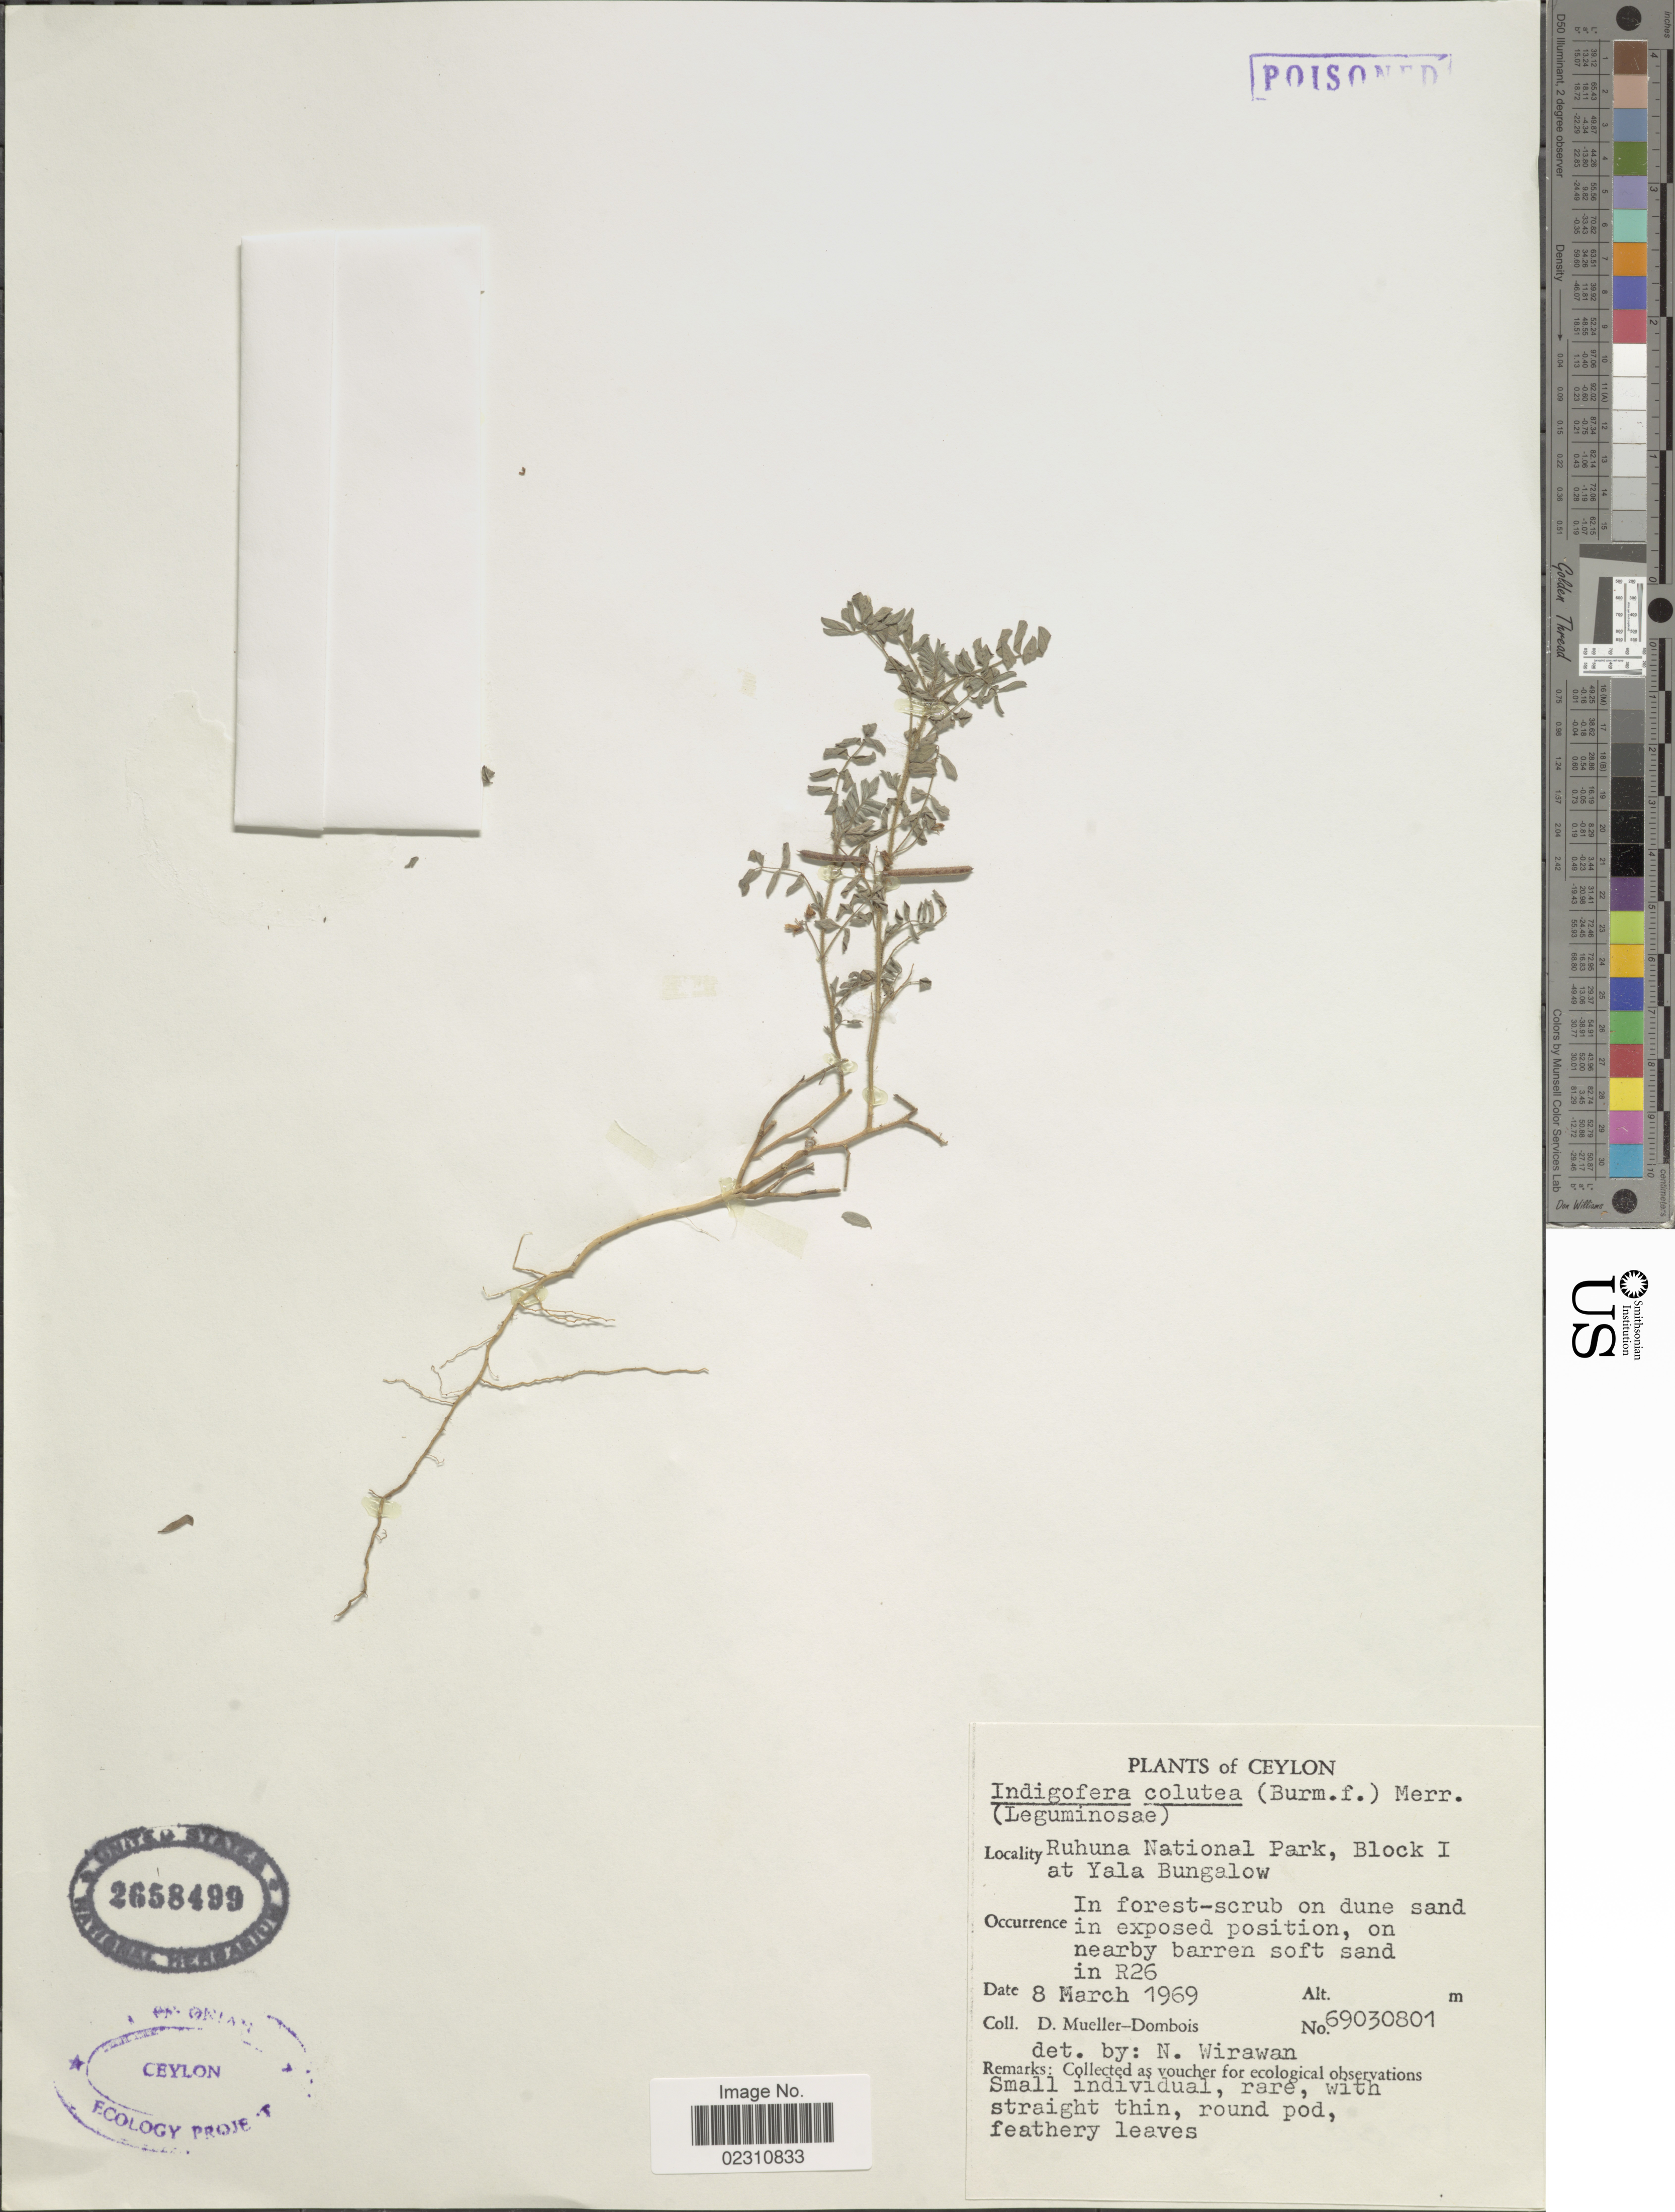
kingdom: Plantae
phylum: Tracheophyta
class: Magnoliopsida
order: Fabales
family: Fabaceae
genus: Indigofera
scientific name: Indigofera colutea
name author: (Burm. f.) Merr.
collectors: D. Mueller-Dombois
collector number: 69030801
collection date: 1969-03-08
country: Sri Lanka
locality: Ceylon, Ruhuna National Park, Block I at Yala Bungalow. On nearby narren soft sand in R26.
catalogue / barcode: US 2658499